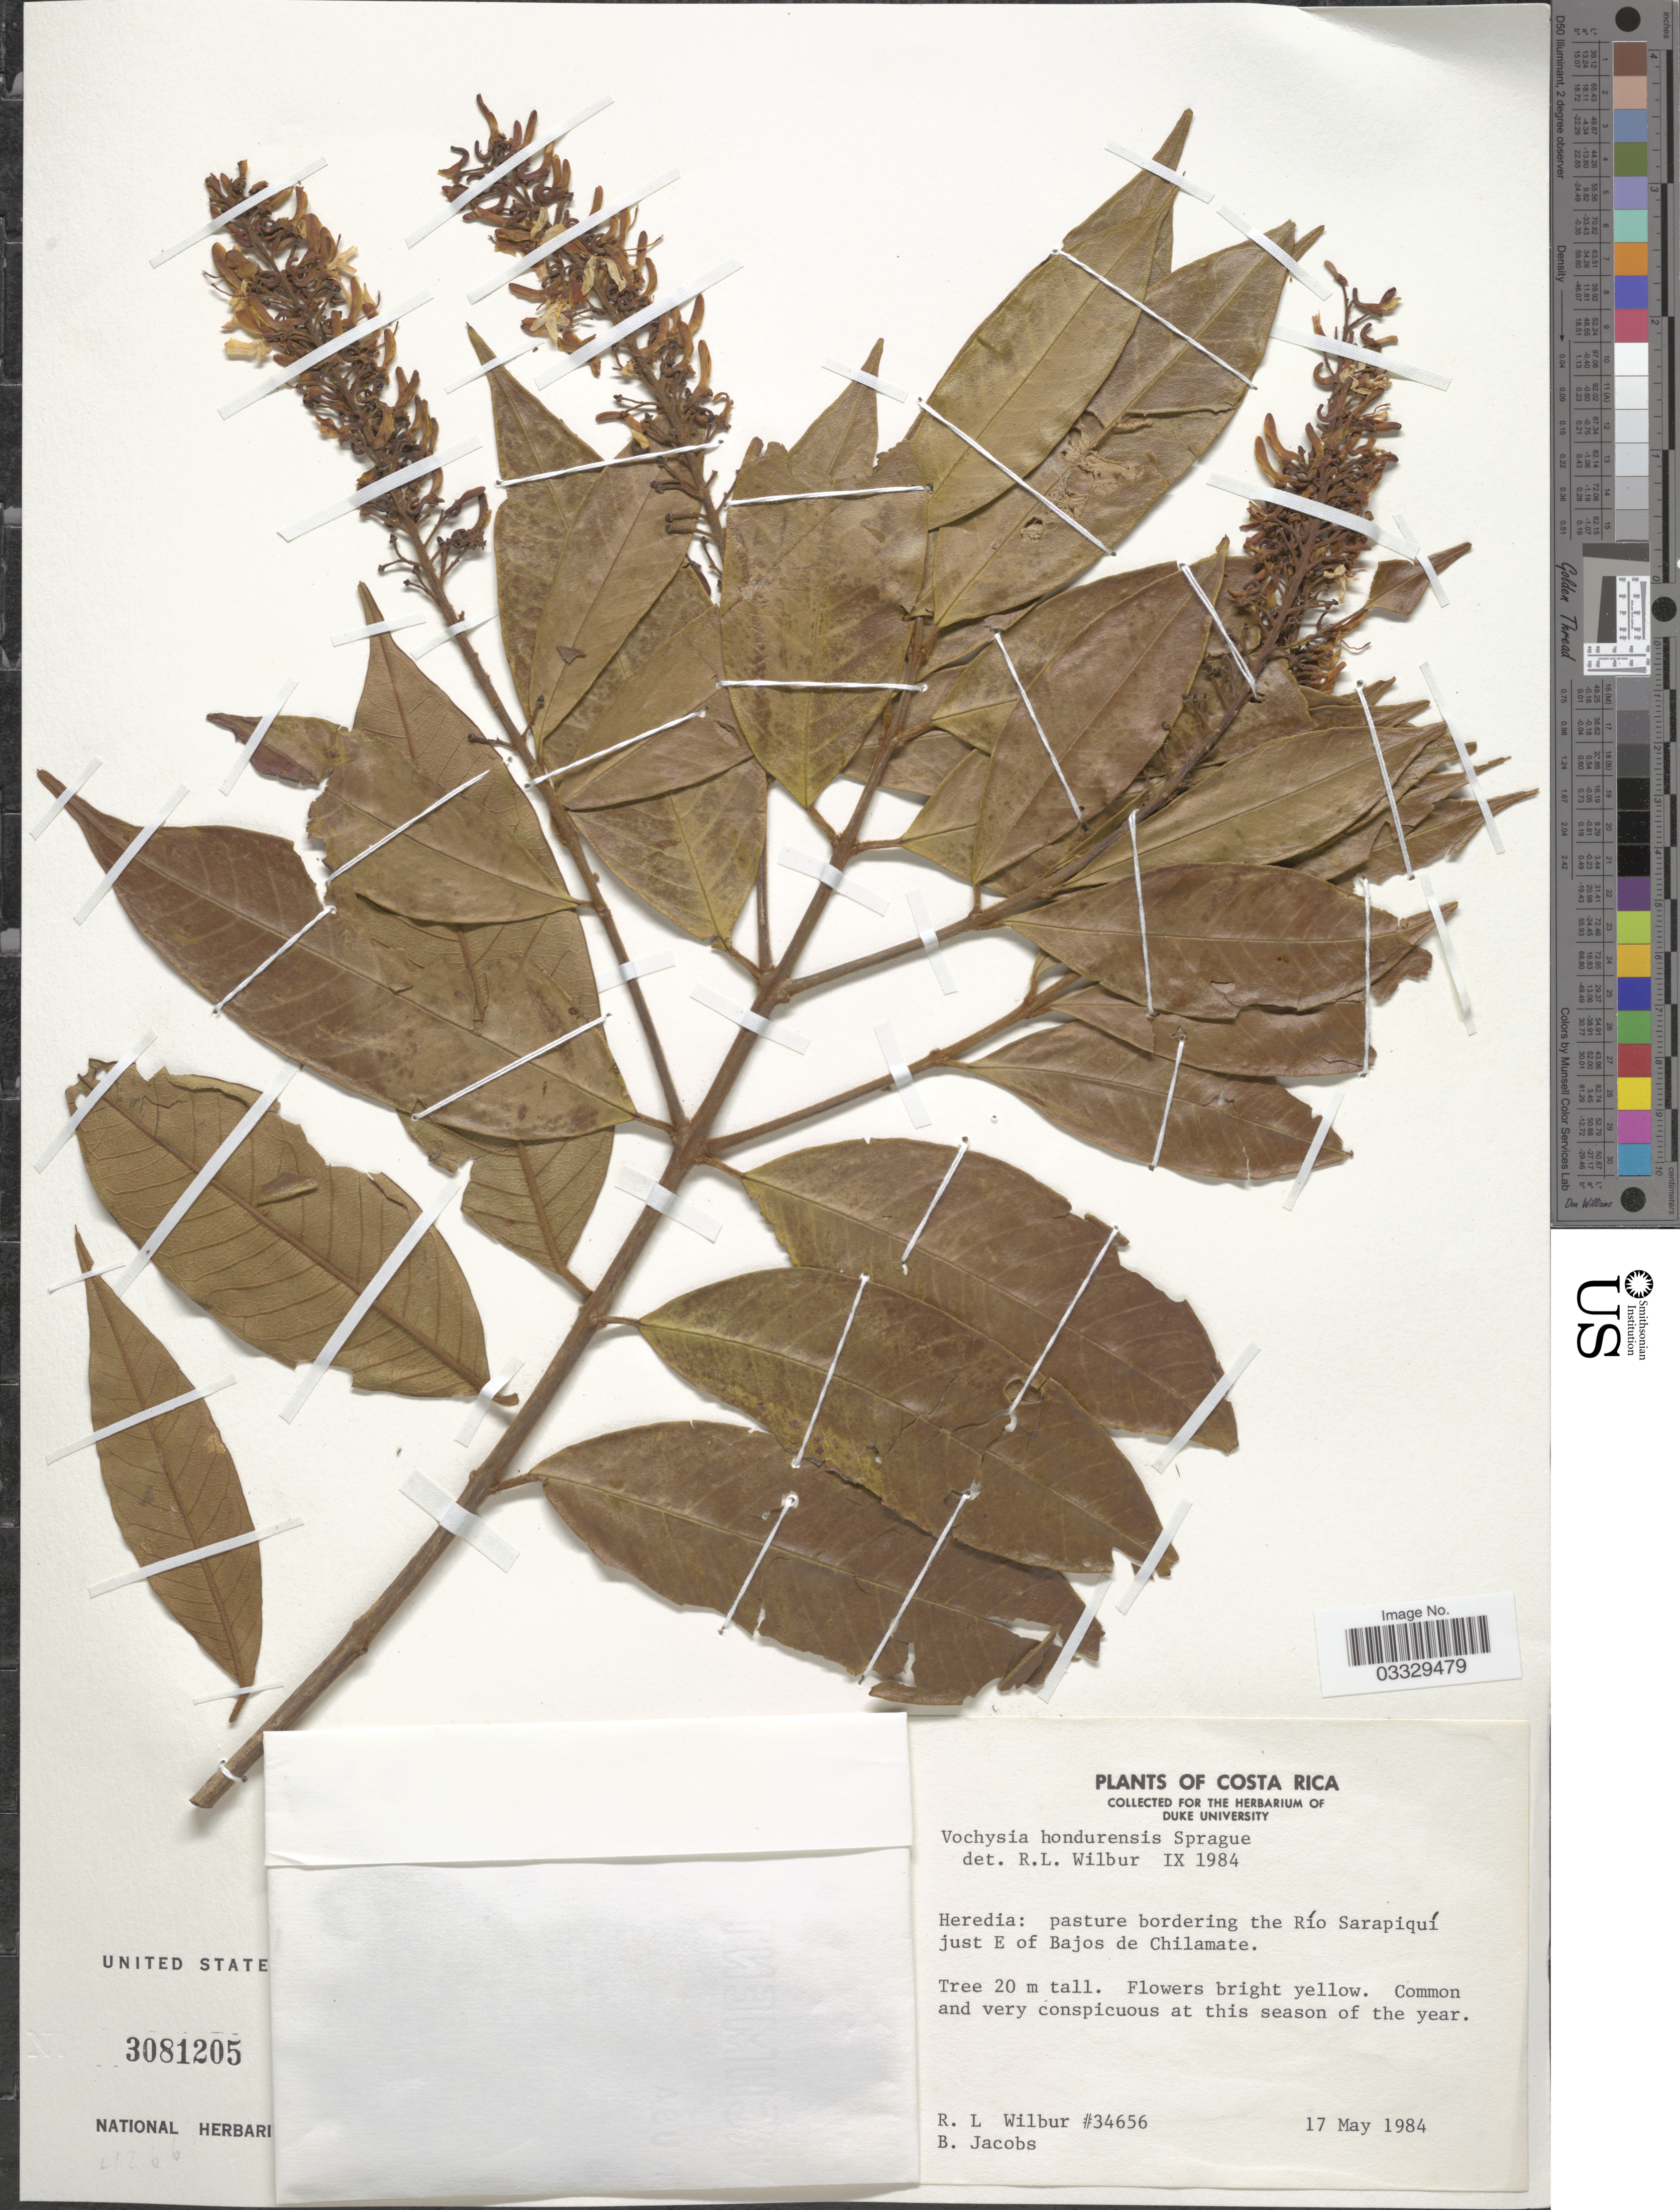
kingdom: Plantae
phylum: Tracheophyta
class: Magnoliopsida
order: Myrtales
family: Vochysiaceae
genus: Vochysia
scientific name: Vochysia hondurensis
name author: Sprague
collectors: R. L. Wilbur & B. Jacobs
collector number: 34656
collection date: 1984-05-17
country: Costa Rica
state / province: Heredia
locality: Pasture bordering the Río Sarapiquí just E of Bajos de Chilamate.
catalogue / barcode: US 3081205